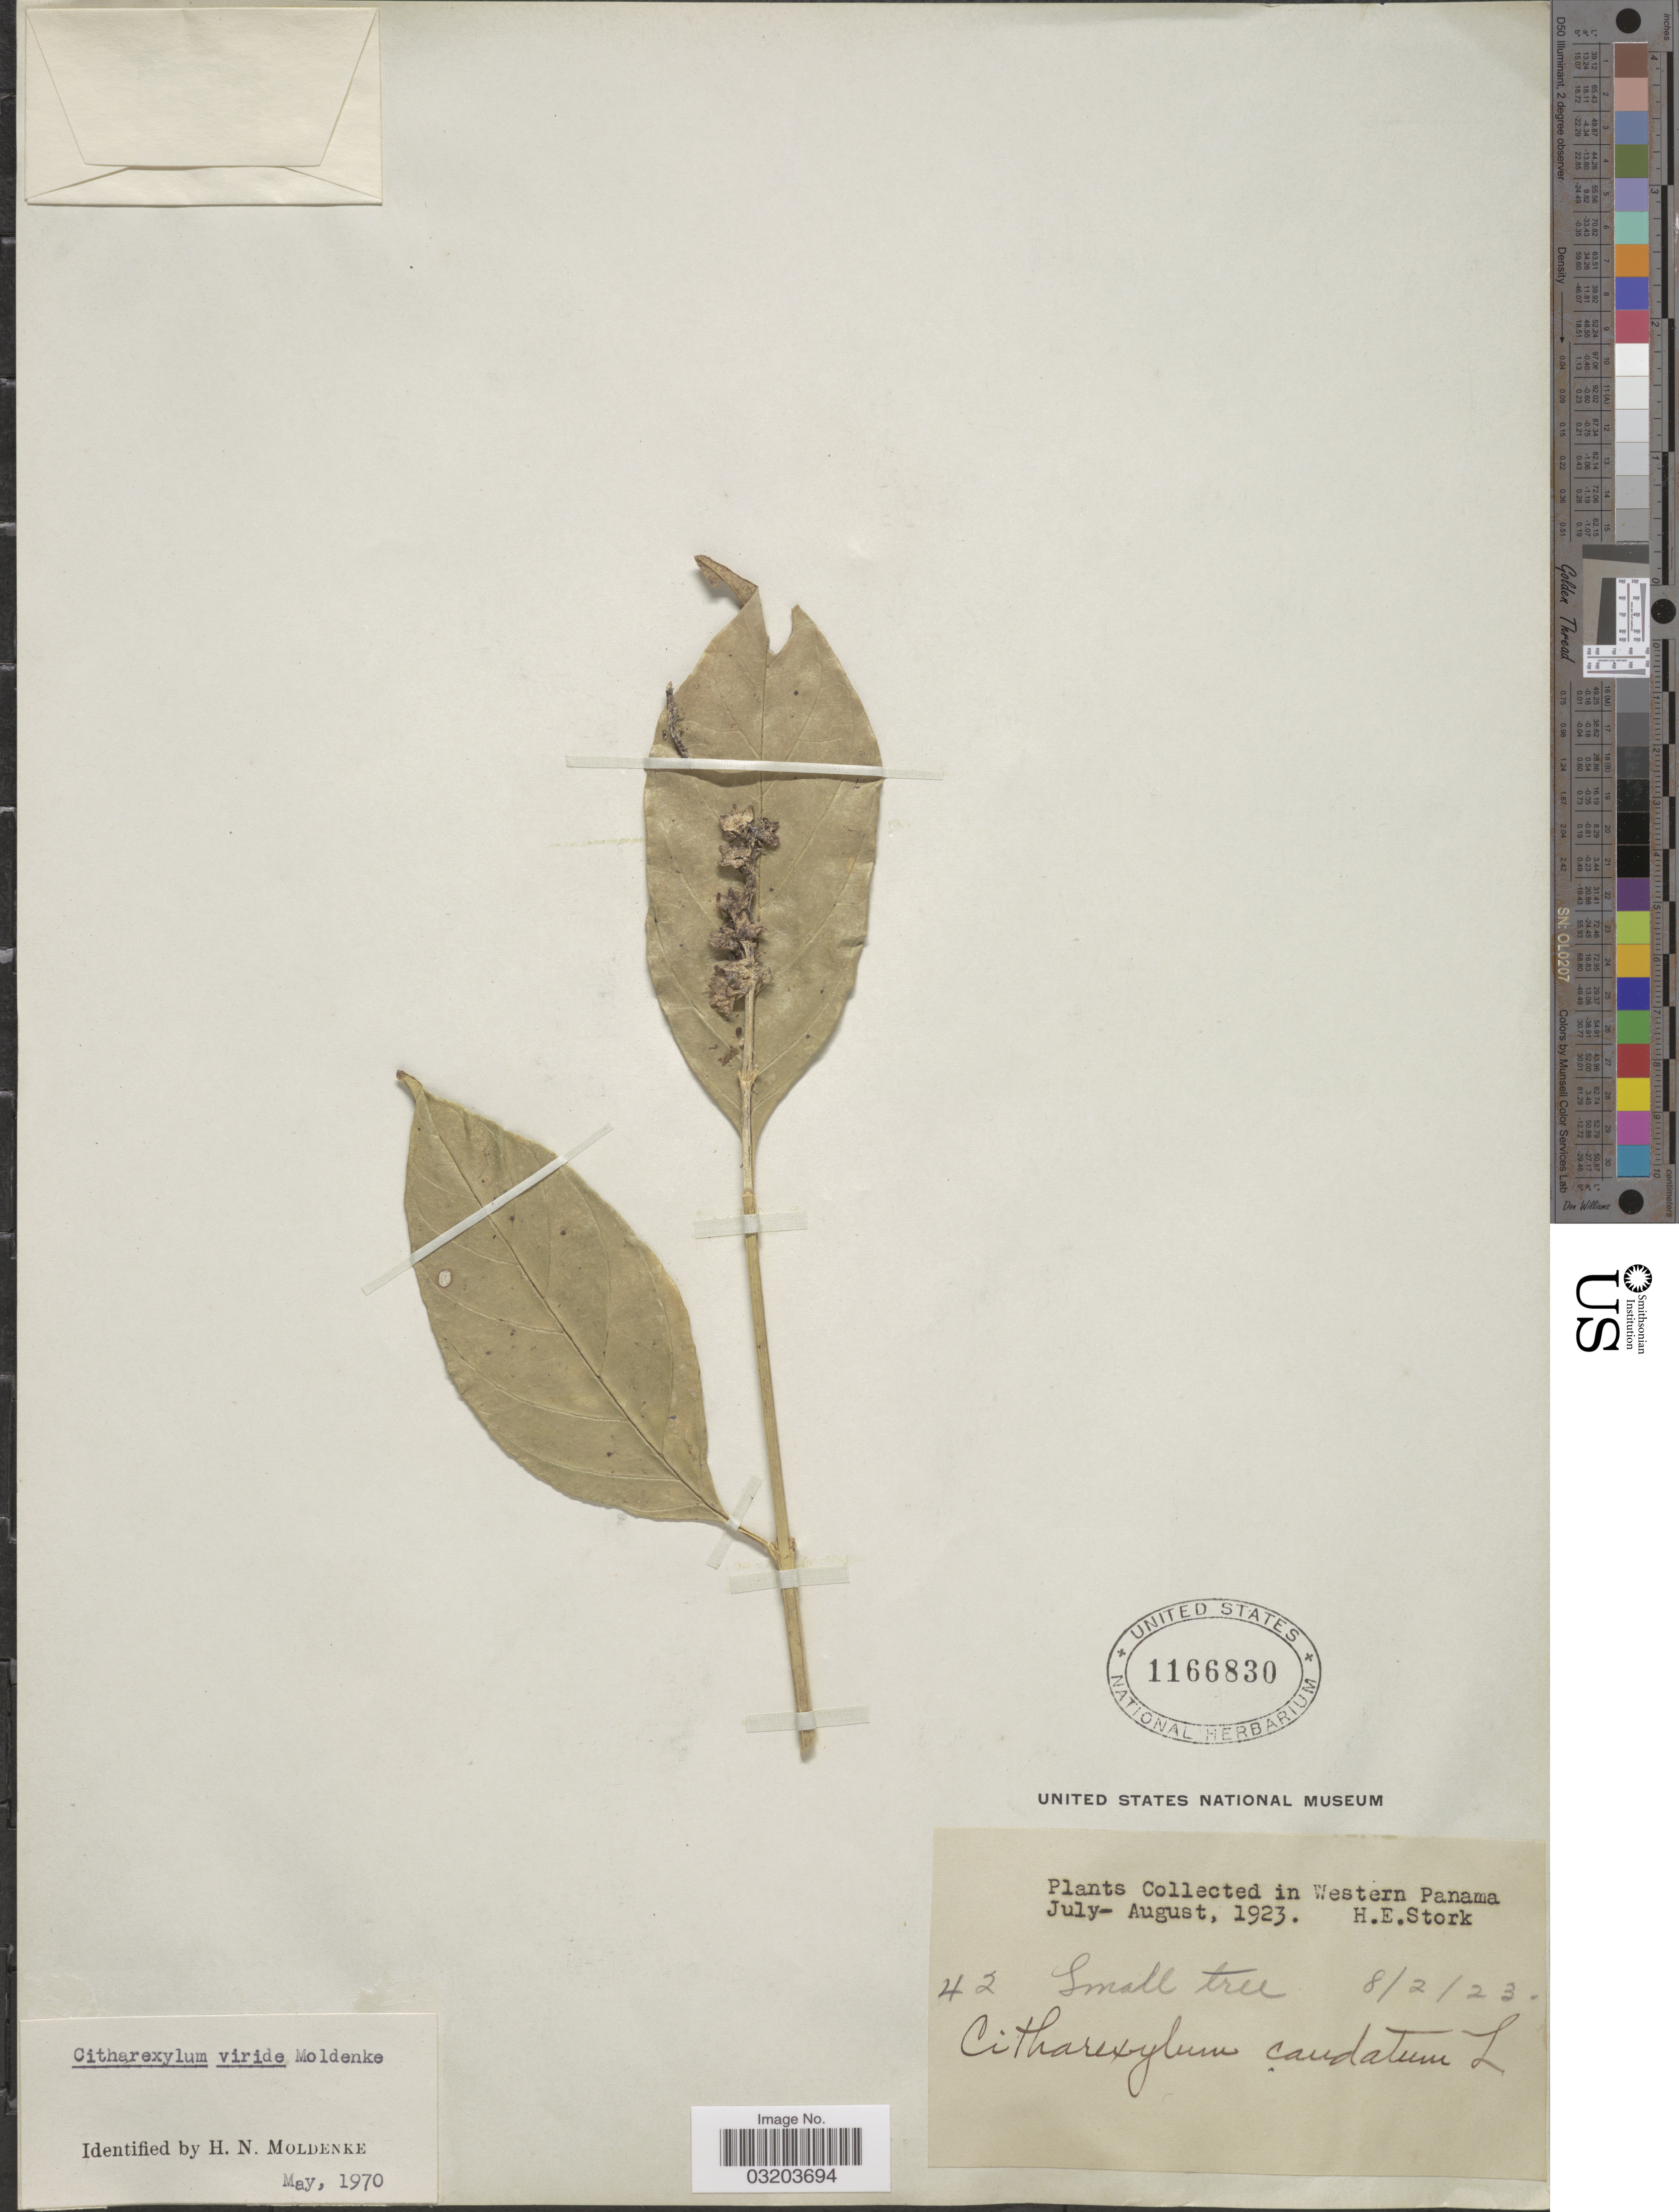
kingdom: Plantae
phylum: Tracheophyta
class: Magnoliopsida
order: Lamiales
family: Verbenaceae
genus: Citharexylum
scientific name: Citharexylum viride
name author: Moldenke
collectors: H. E. Stork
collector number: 42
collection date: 1923-08-02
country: Panama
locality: Western Panama.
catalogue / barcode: US 1166830